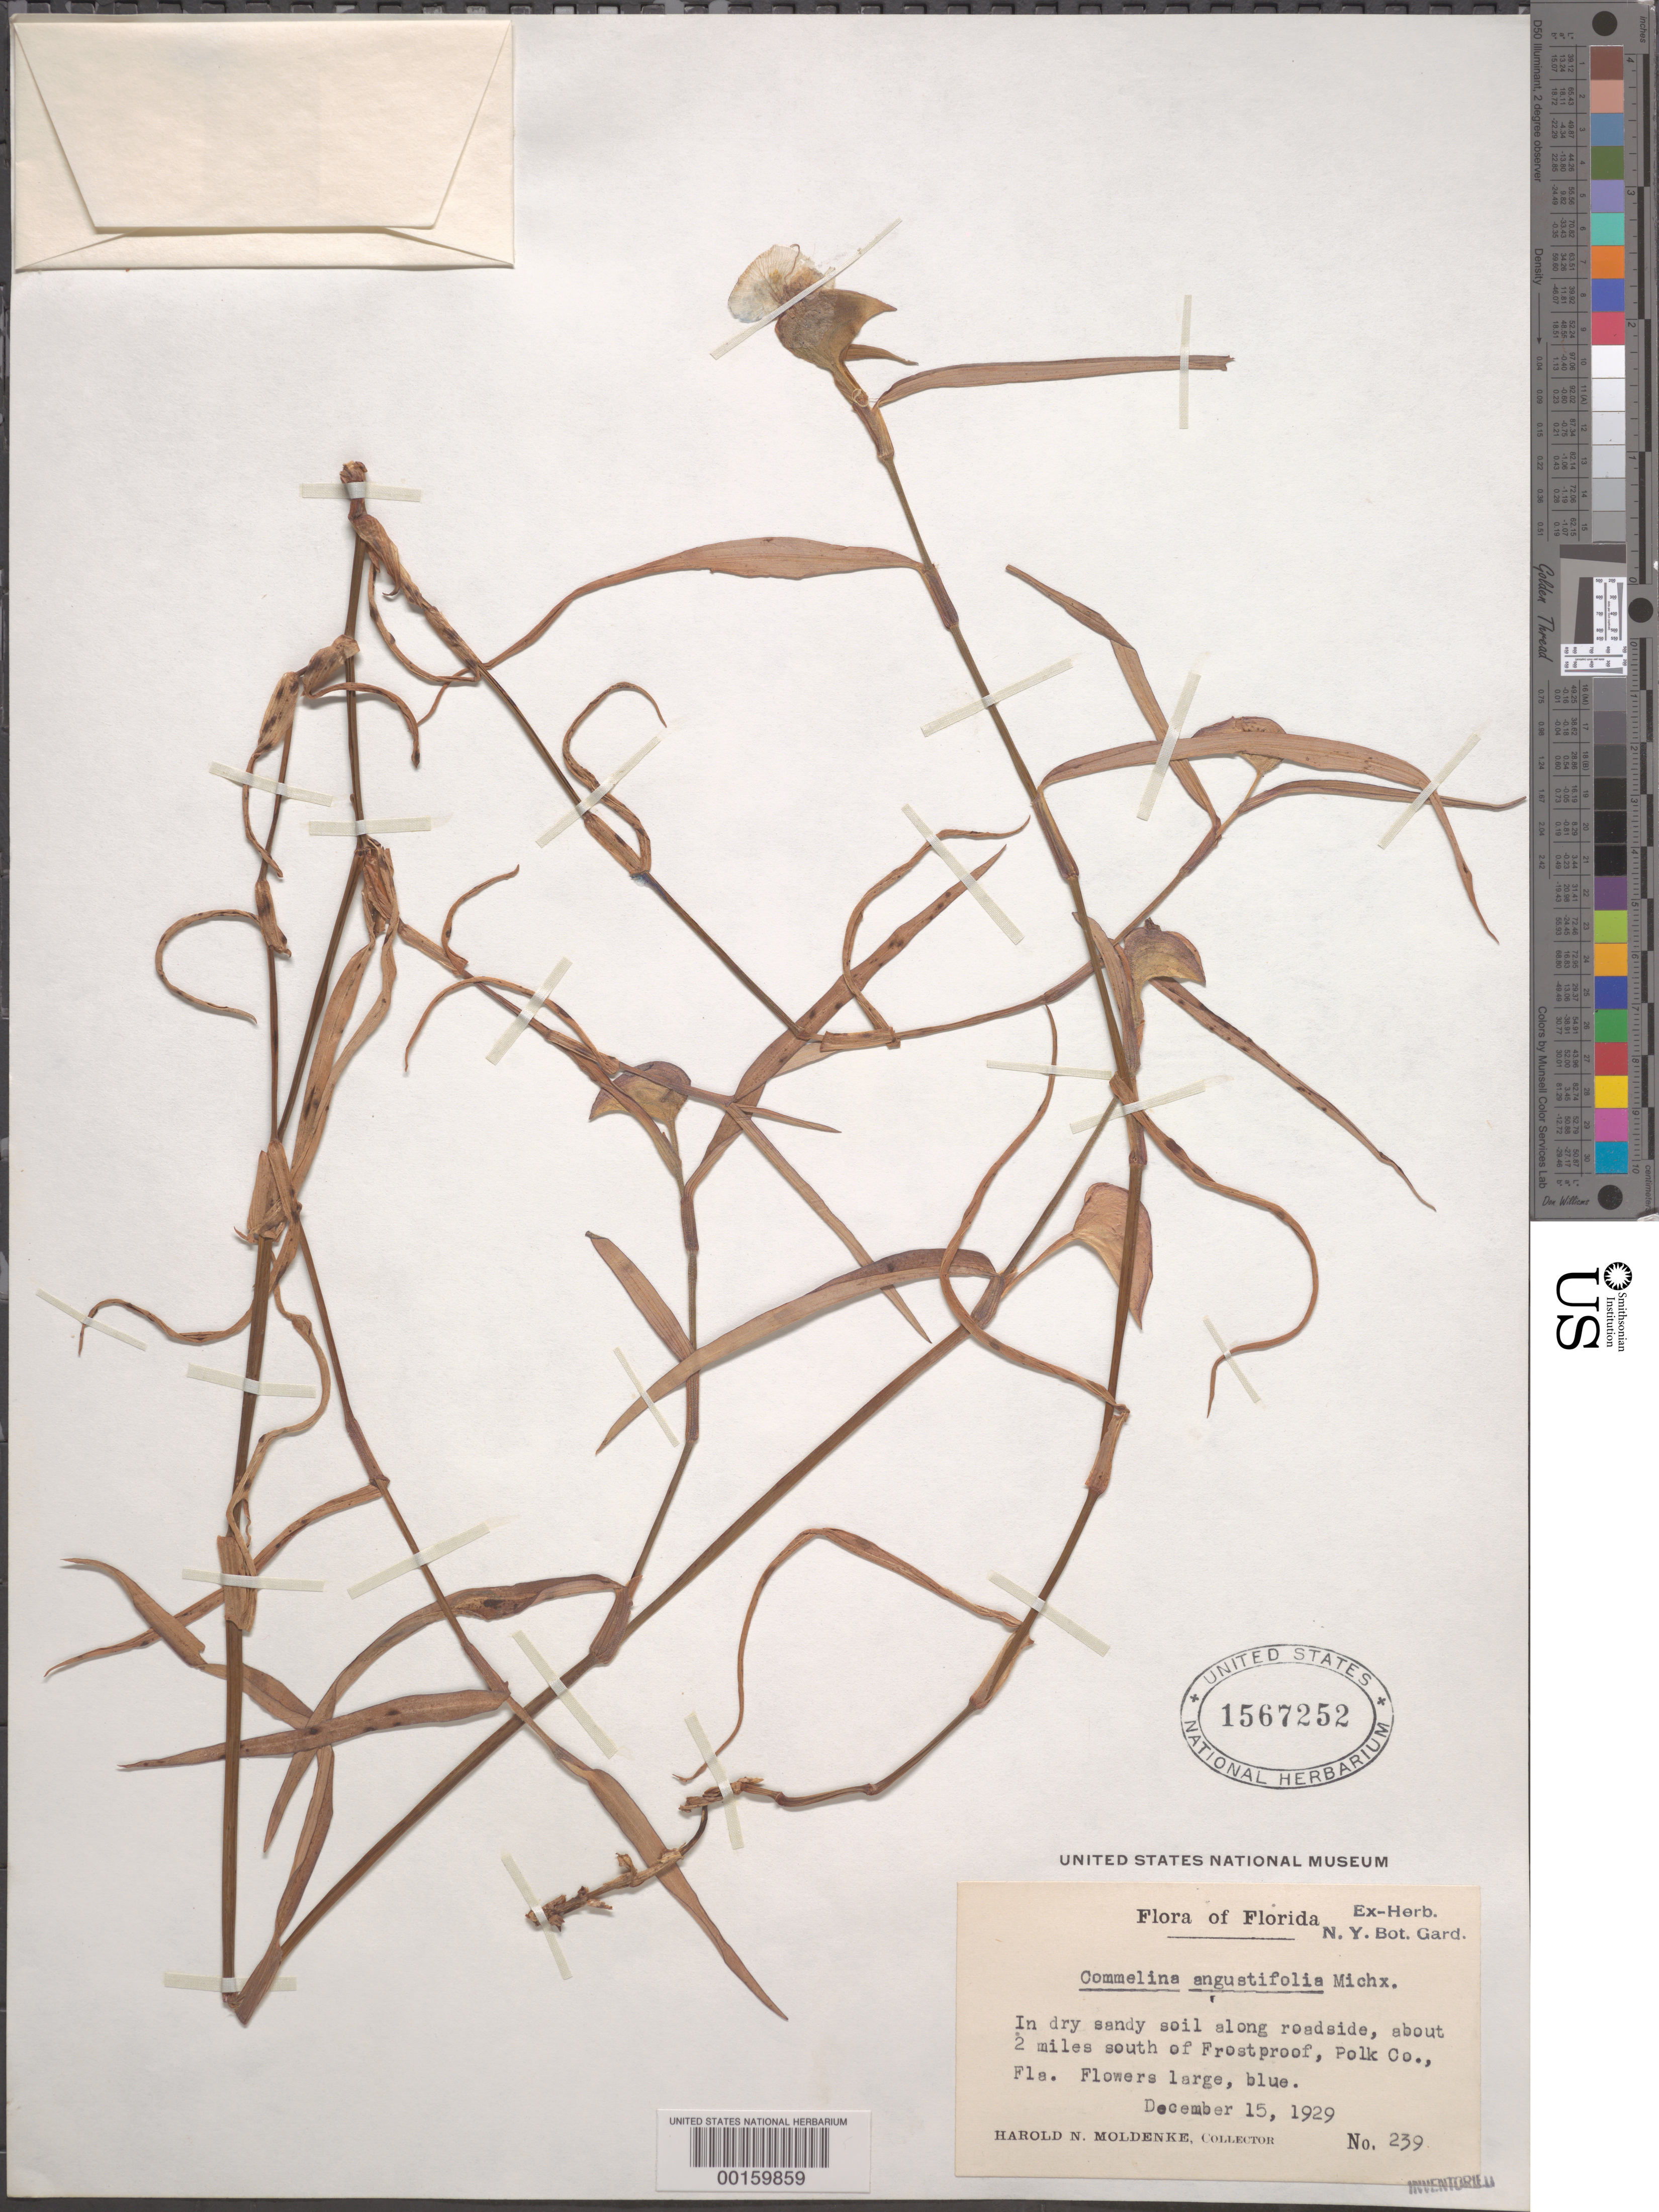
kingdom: Plantae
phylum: Tracheophyta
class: Liliopsida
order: Commelinales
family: Commelinaceae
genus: Commelina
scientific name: Commelina erecta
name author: L.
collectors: H. N. Moldenke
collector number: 239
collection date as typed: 15 Dec 1929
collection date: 1929-12-15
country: United States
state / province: Florida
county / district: Polk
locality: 2 mi. s of frostproof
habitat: Dry sandy soil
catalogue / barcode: US 1567252